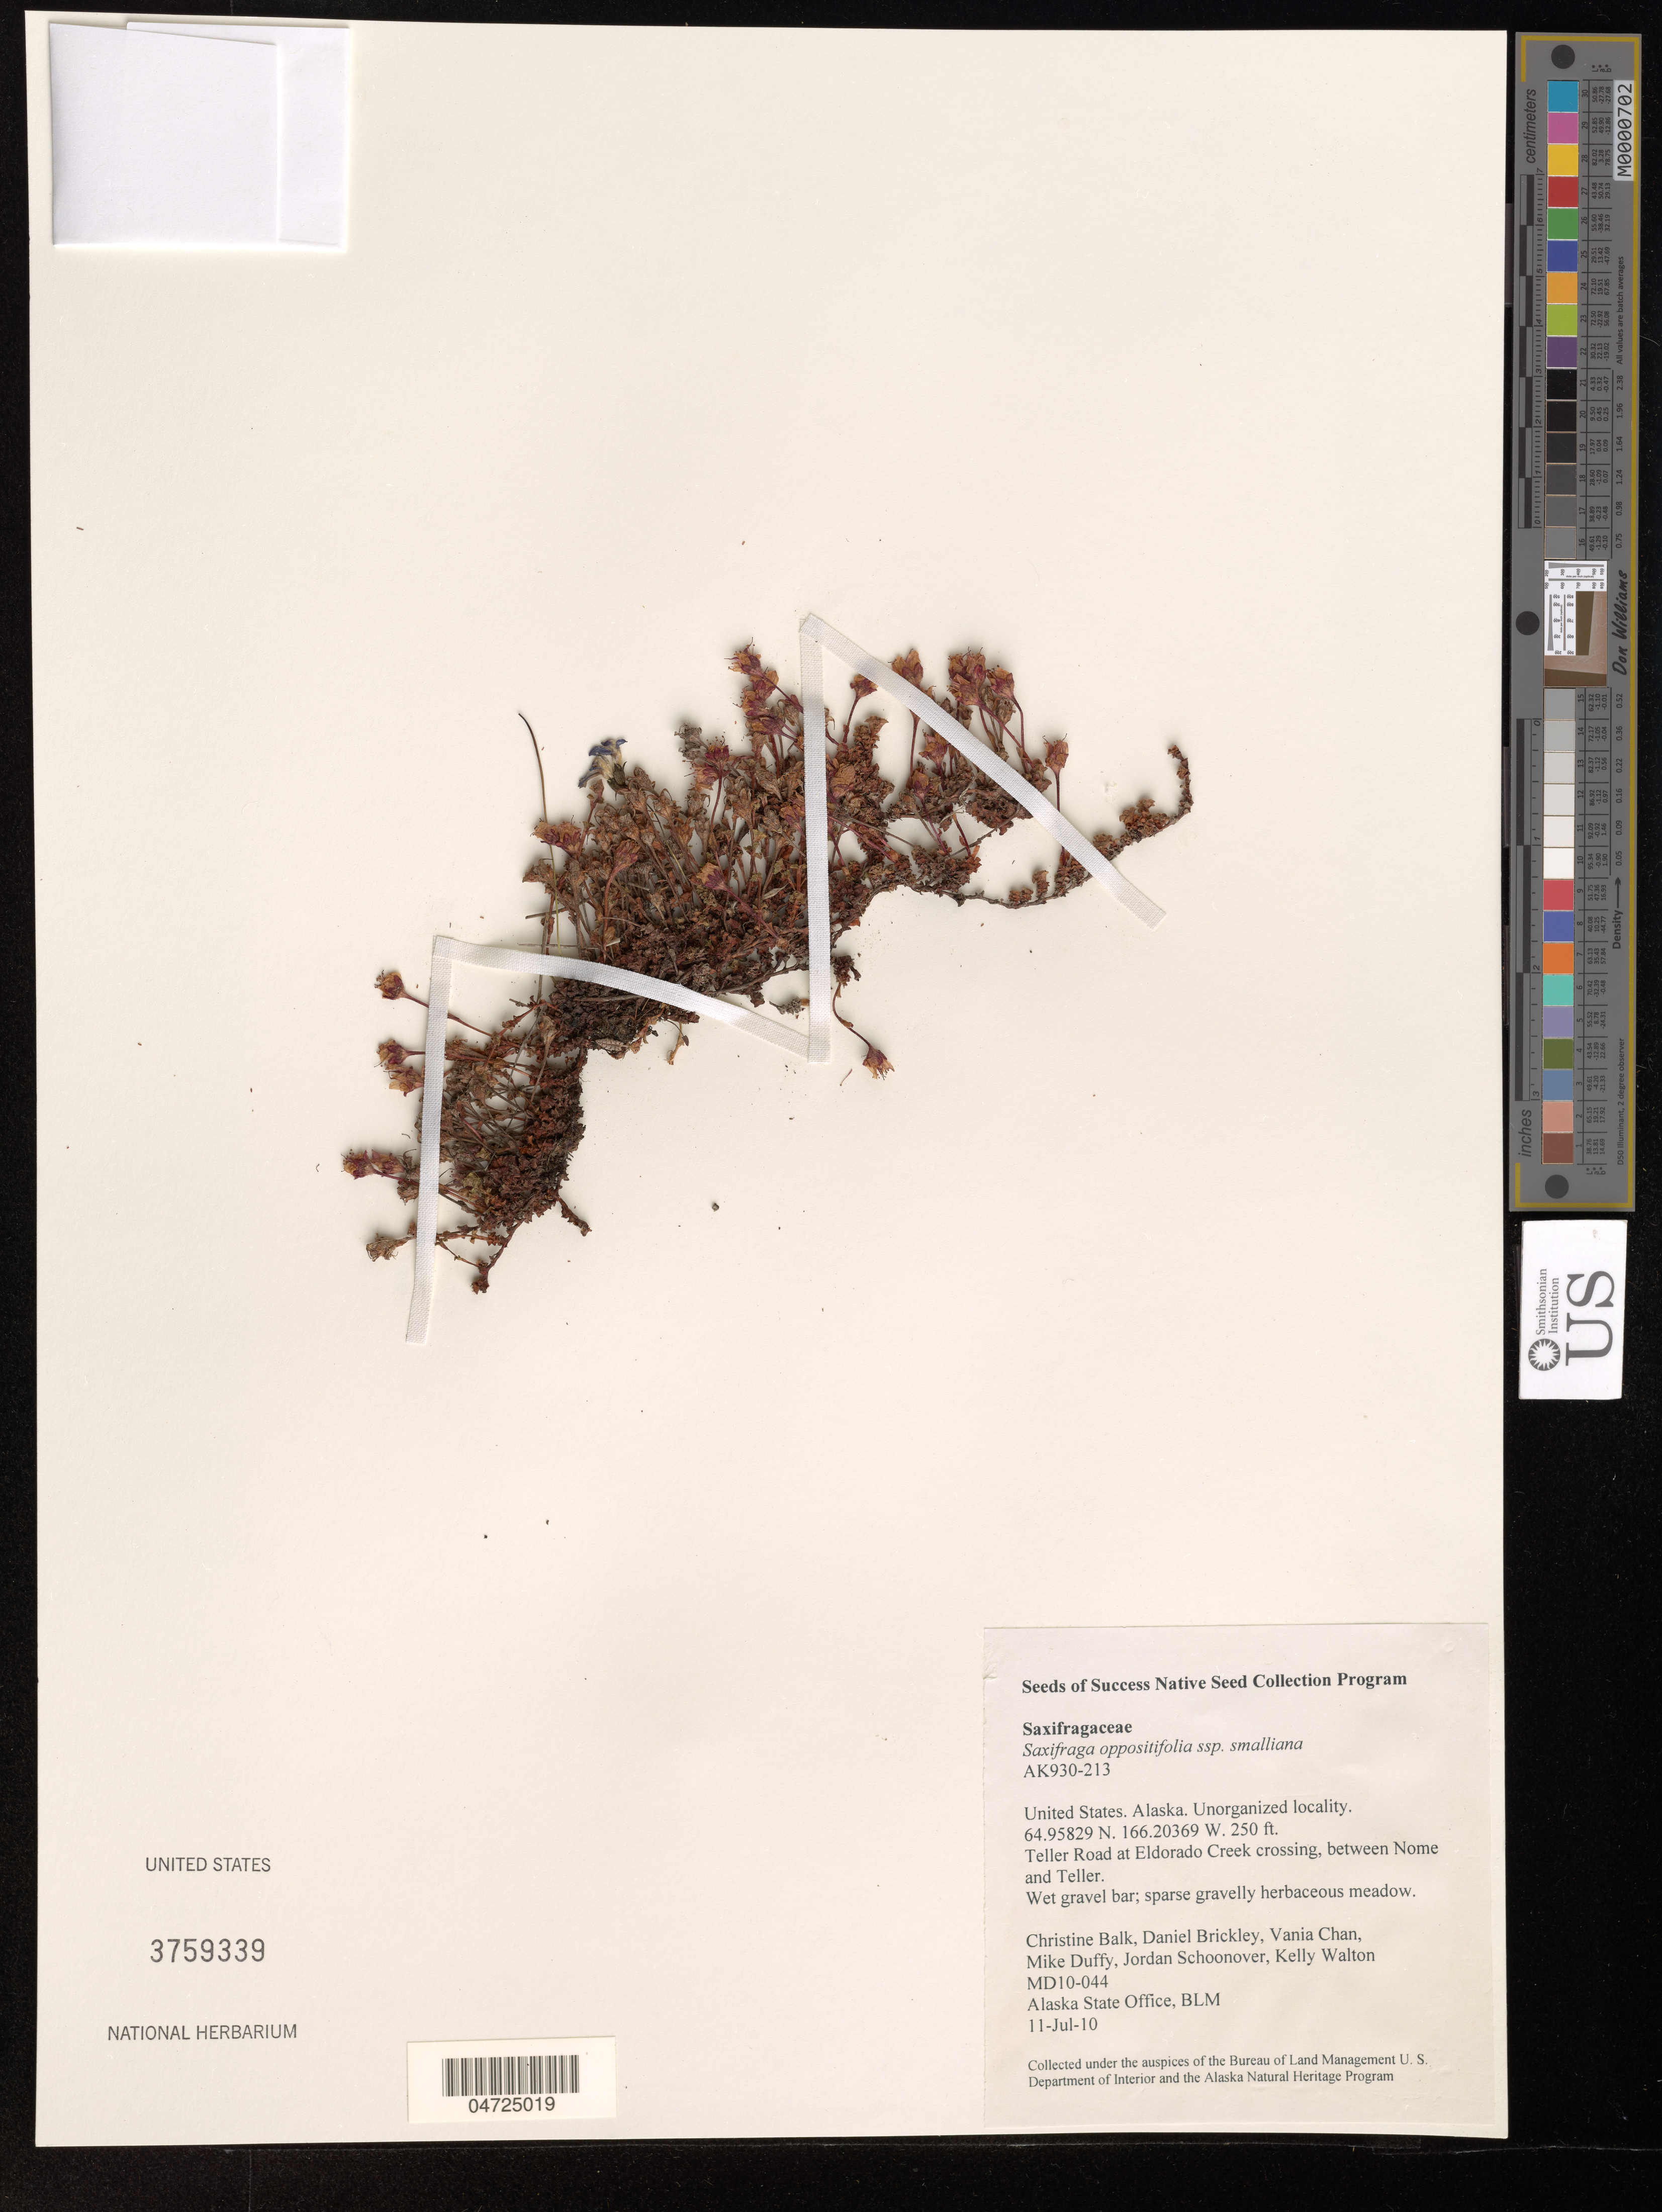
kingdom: Plantae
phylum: Tracheophyta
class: Magnoliopsida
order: Saxifragales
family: Saxifragaceae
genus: Saxifraga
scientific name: Saxifraga oppositifolia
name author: L.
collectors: C. Balk, D. Brickley, V. Chan, M. Duffy & et al.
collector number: MD10-044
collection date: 2010-07-11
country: United States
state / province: Alaska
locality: Teller Road at Eldorado Creek crossing, between Nome and Teller.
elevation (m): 76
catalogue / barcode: US 3759339